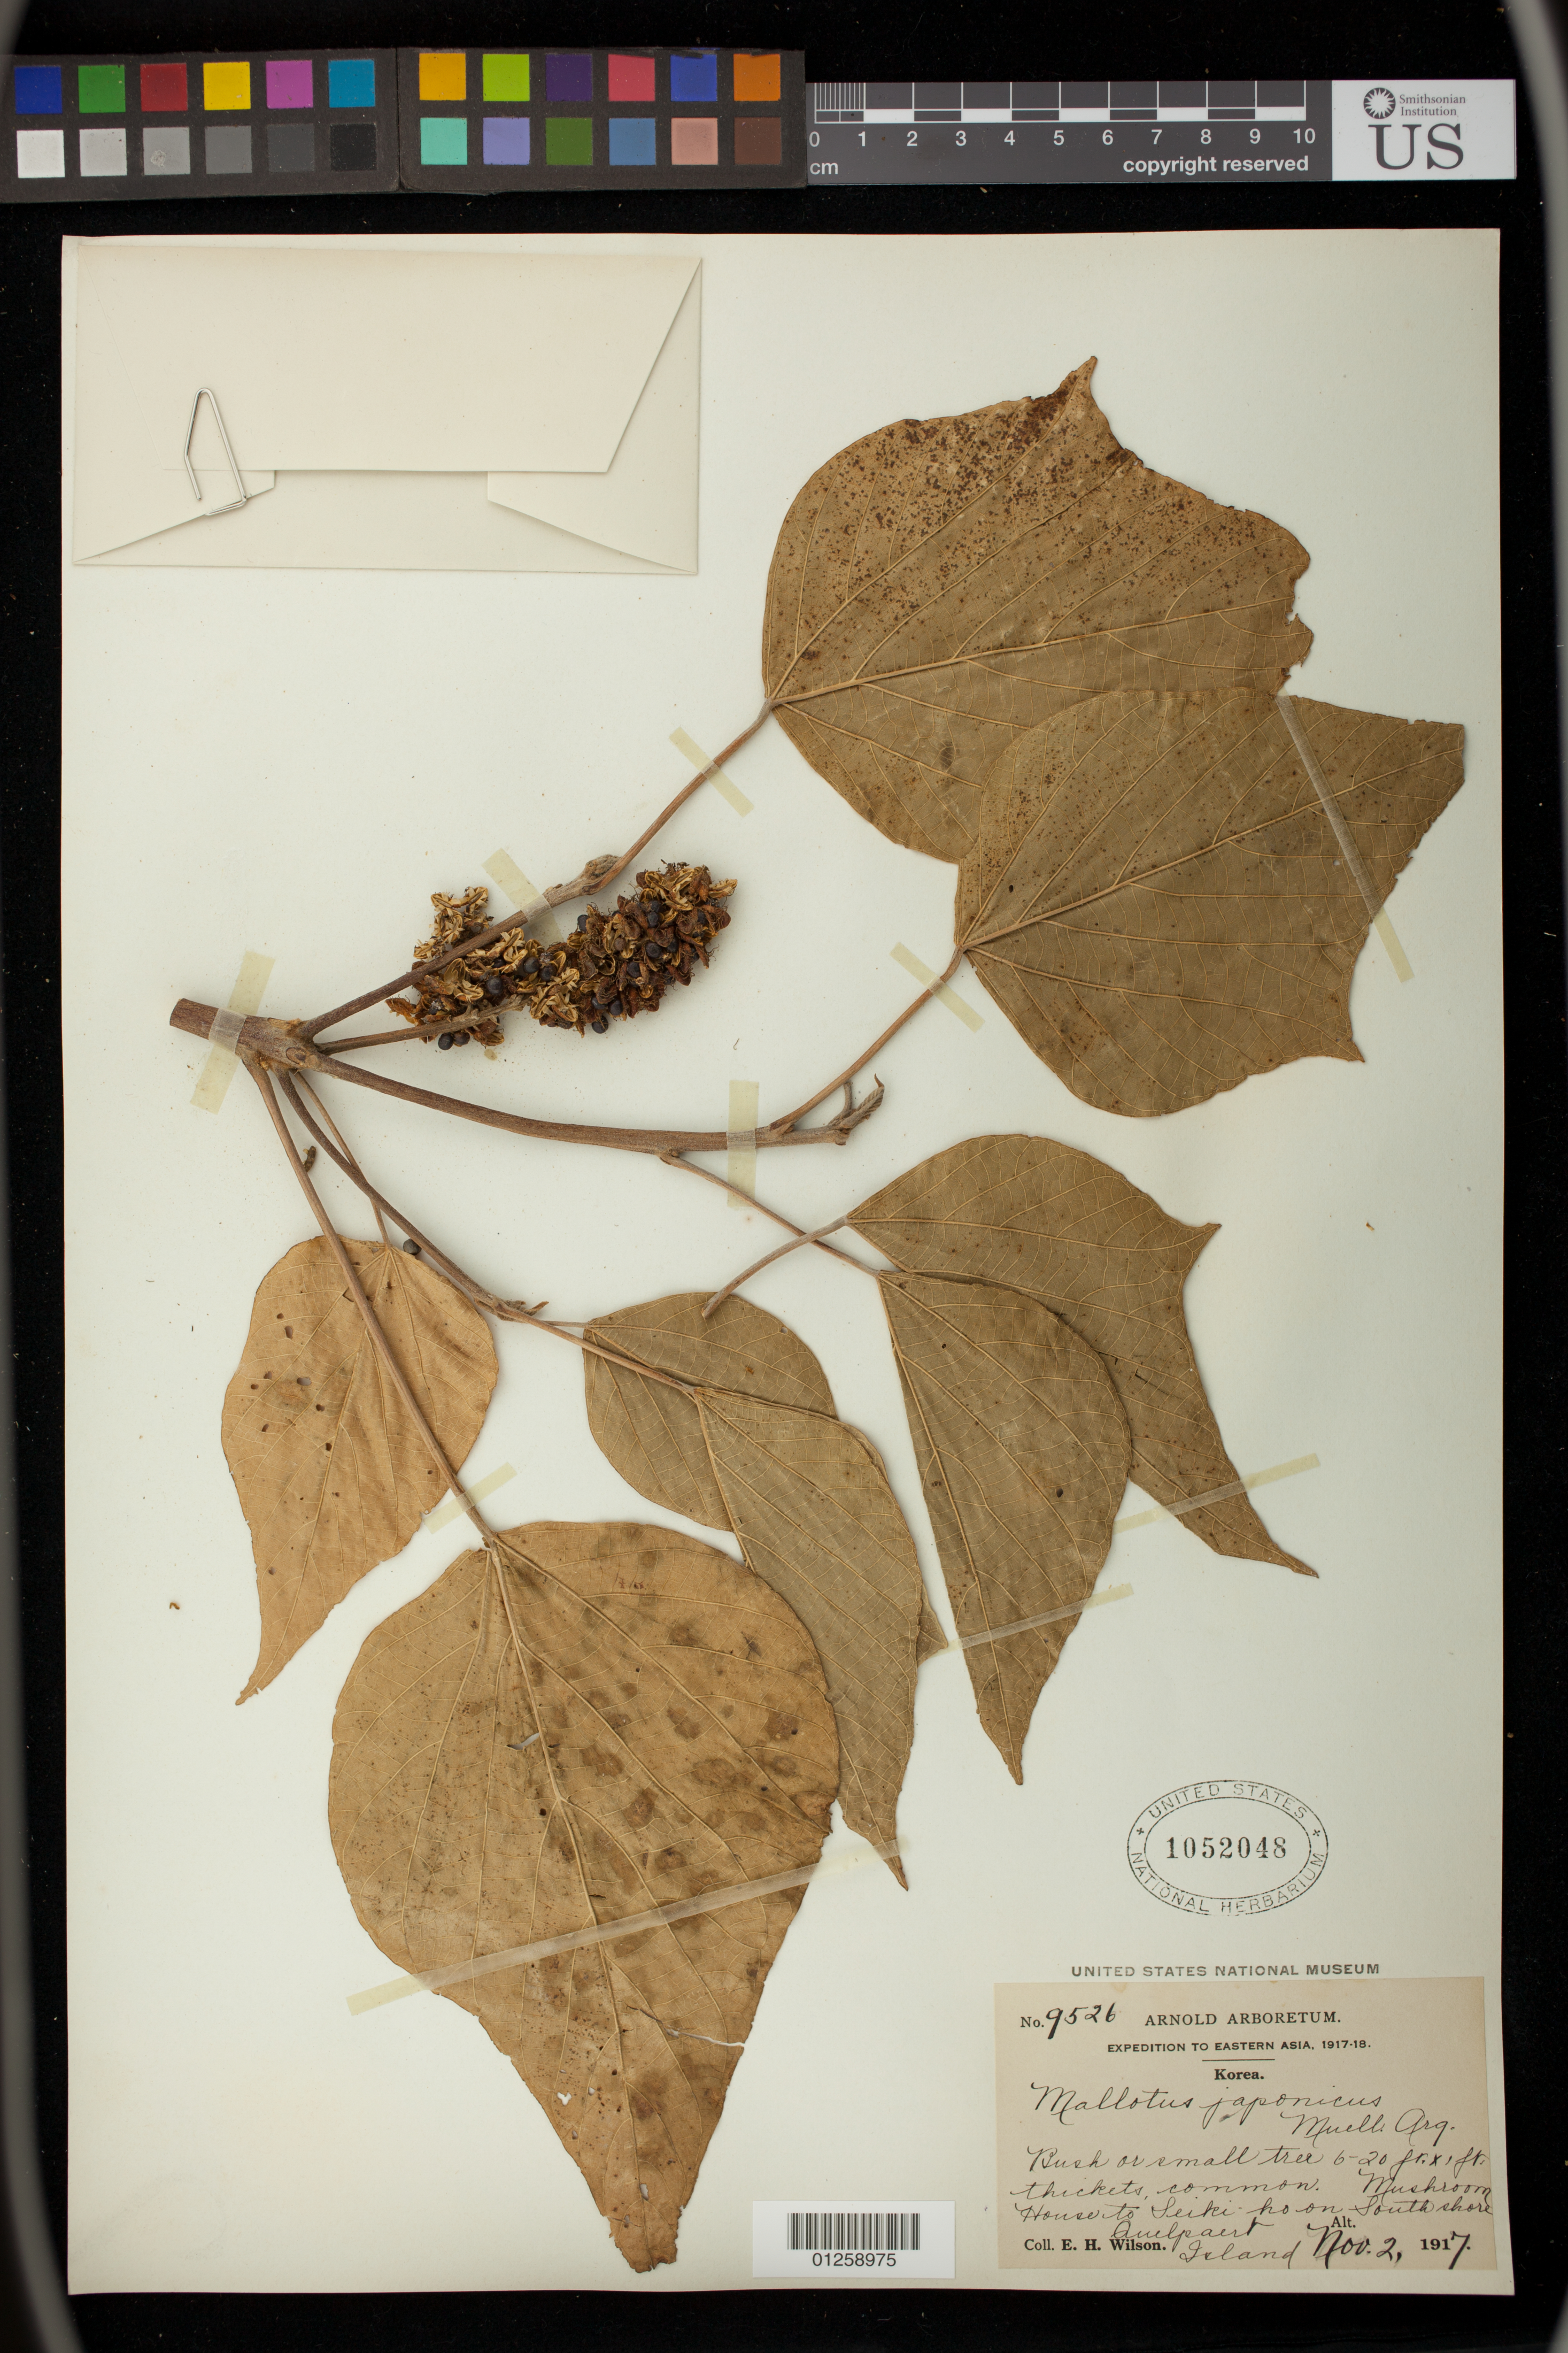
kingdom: Plantae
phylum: Tracheophyta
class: Magnoliopsida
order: Malpighiales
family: Euphorbiaceae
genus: Mallotus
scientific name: Mallotus japonicus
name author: (Spreng.) Müll. Arg.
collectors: E. H. Wilson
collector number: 9526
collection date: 1917-11-02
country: South Korea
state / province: Jeju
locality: Quelpaert Island, Mushroon House to Seiki-ho on South shore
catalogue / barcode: US 1052048